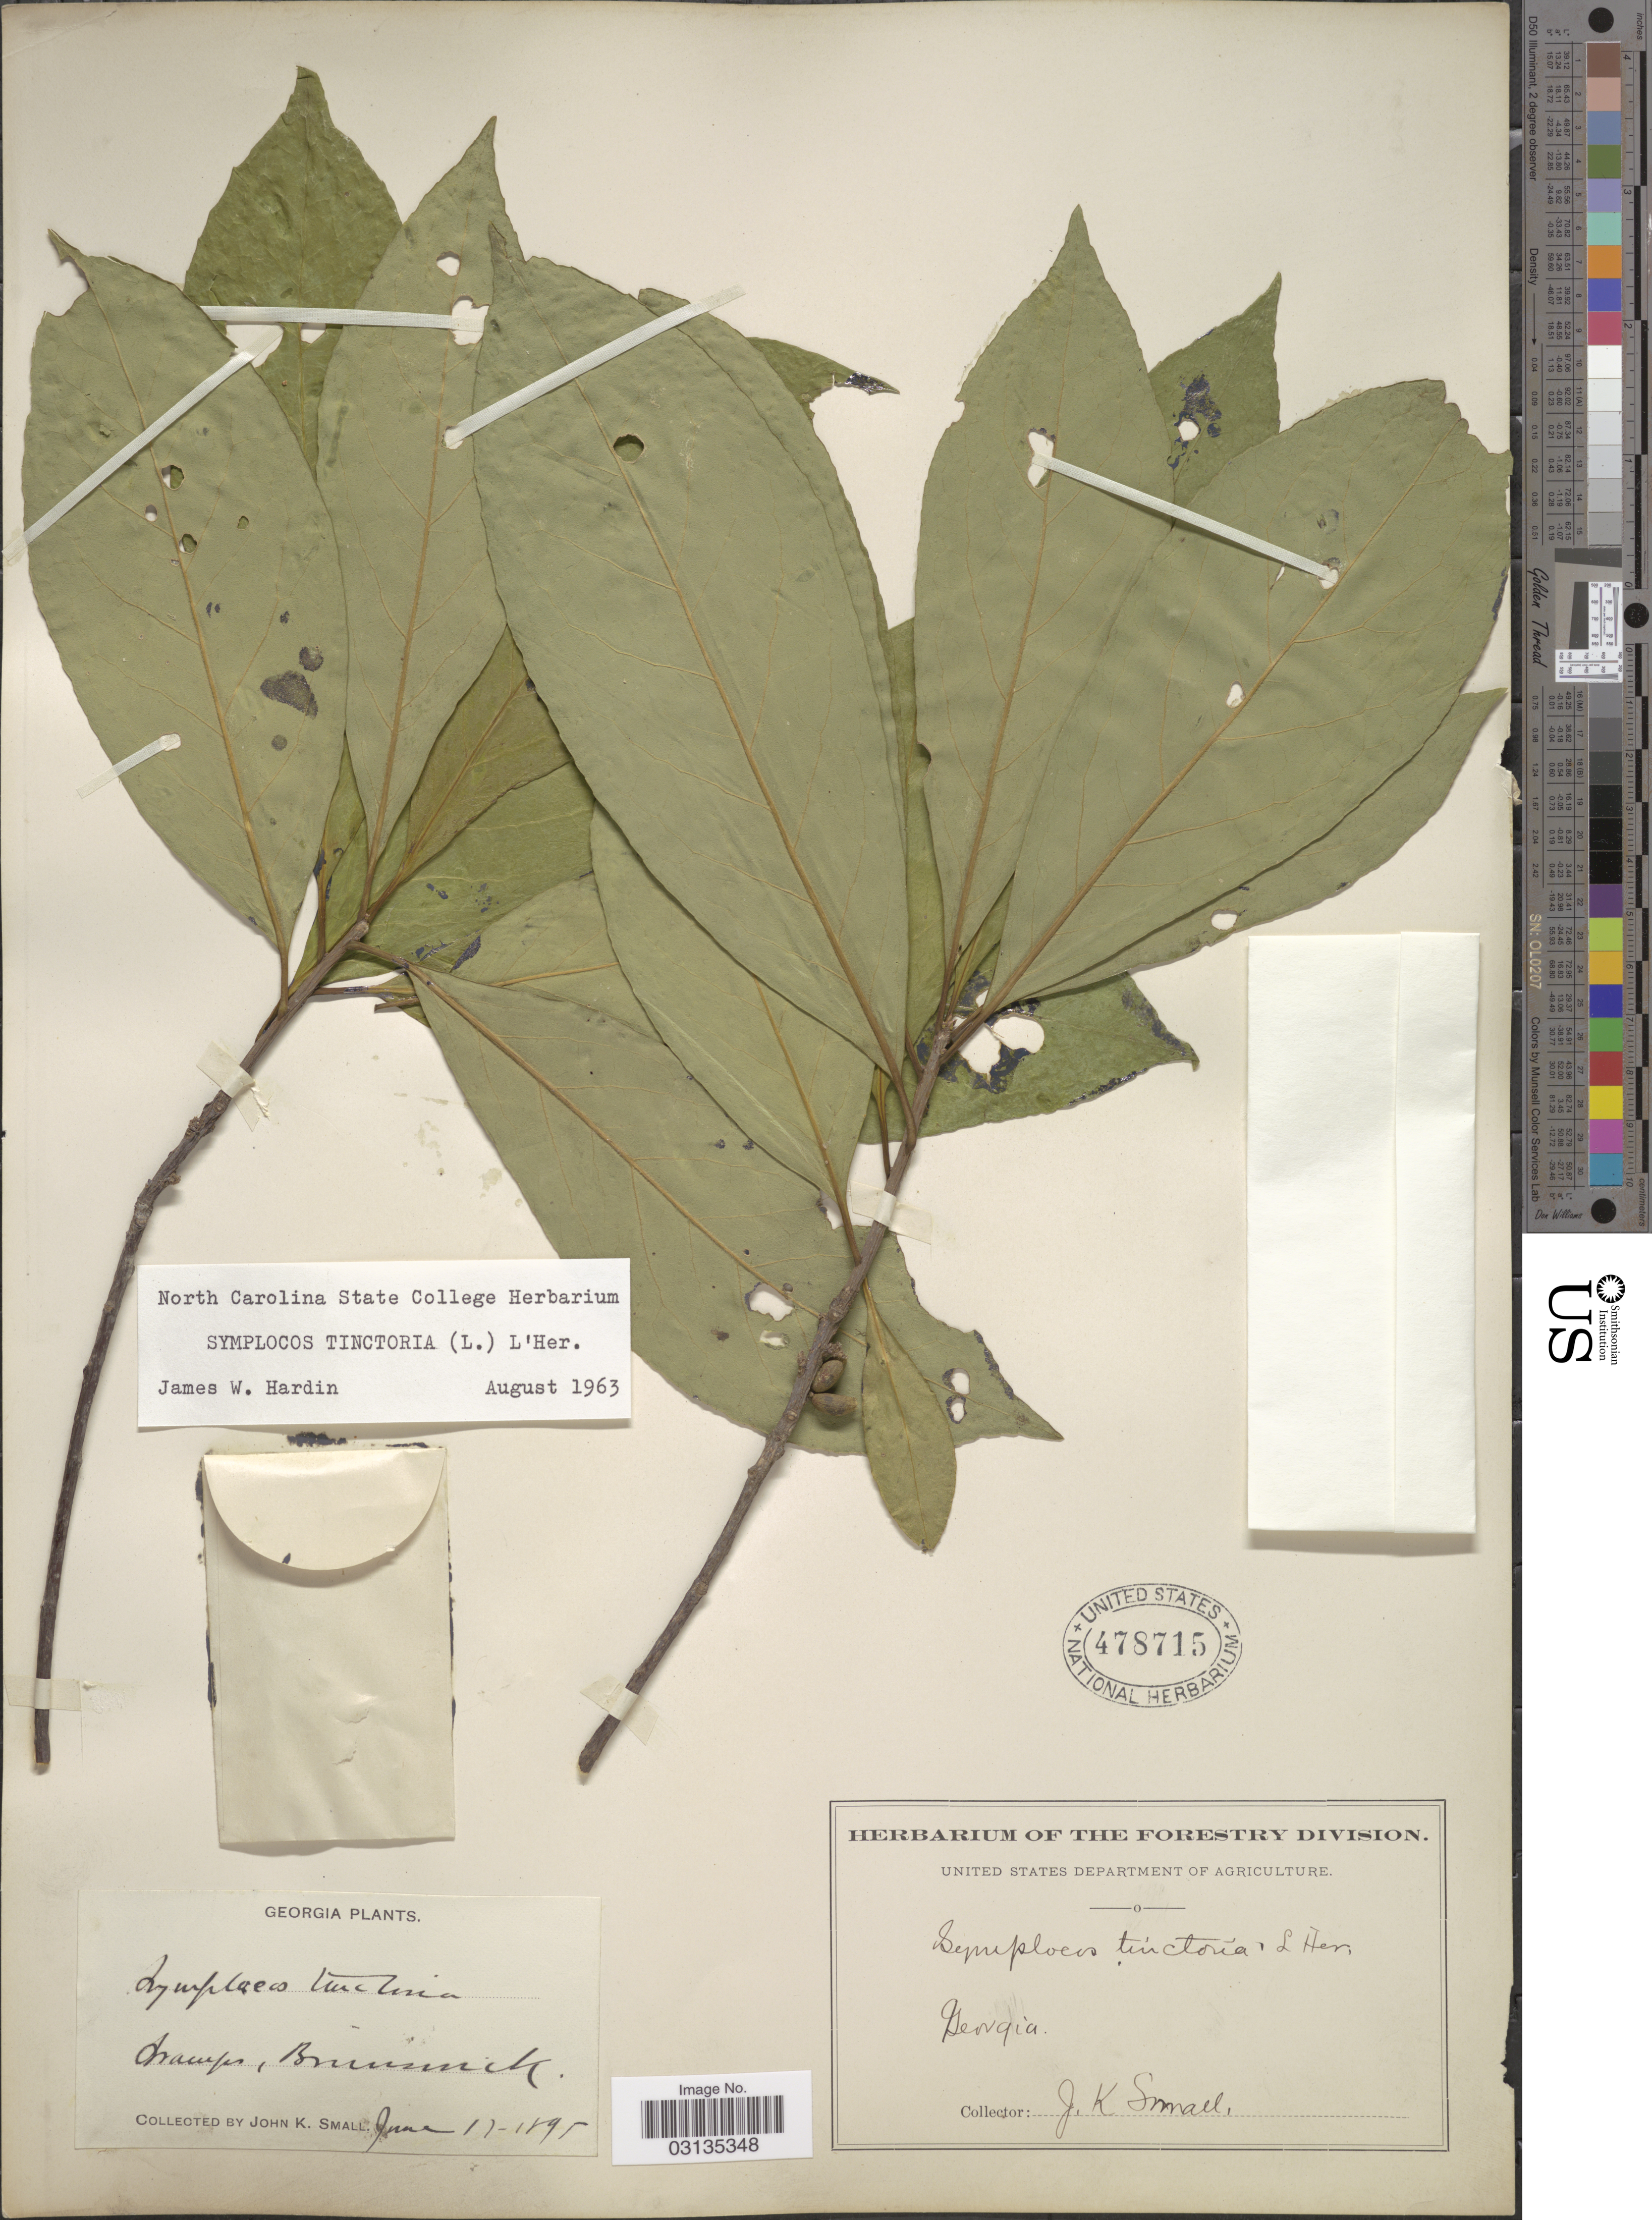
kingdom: Plantae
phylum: Tracheophyta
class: Magnoliopsida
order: Ericales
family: Symplocaceae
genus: Symplocos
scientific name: Symplocos tinctoria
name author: (L.) L'Hér.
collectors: J. K. Small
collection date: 1895-06-17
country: United States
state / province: Georgia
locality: Swamp, Brunswick.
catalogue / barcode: US 478715